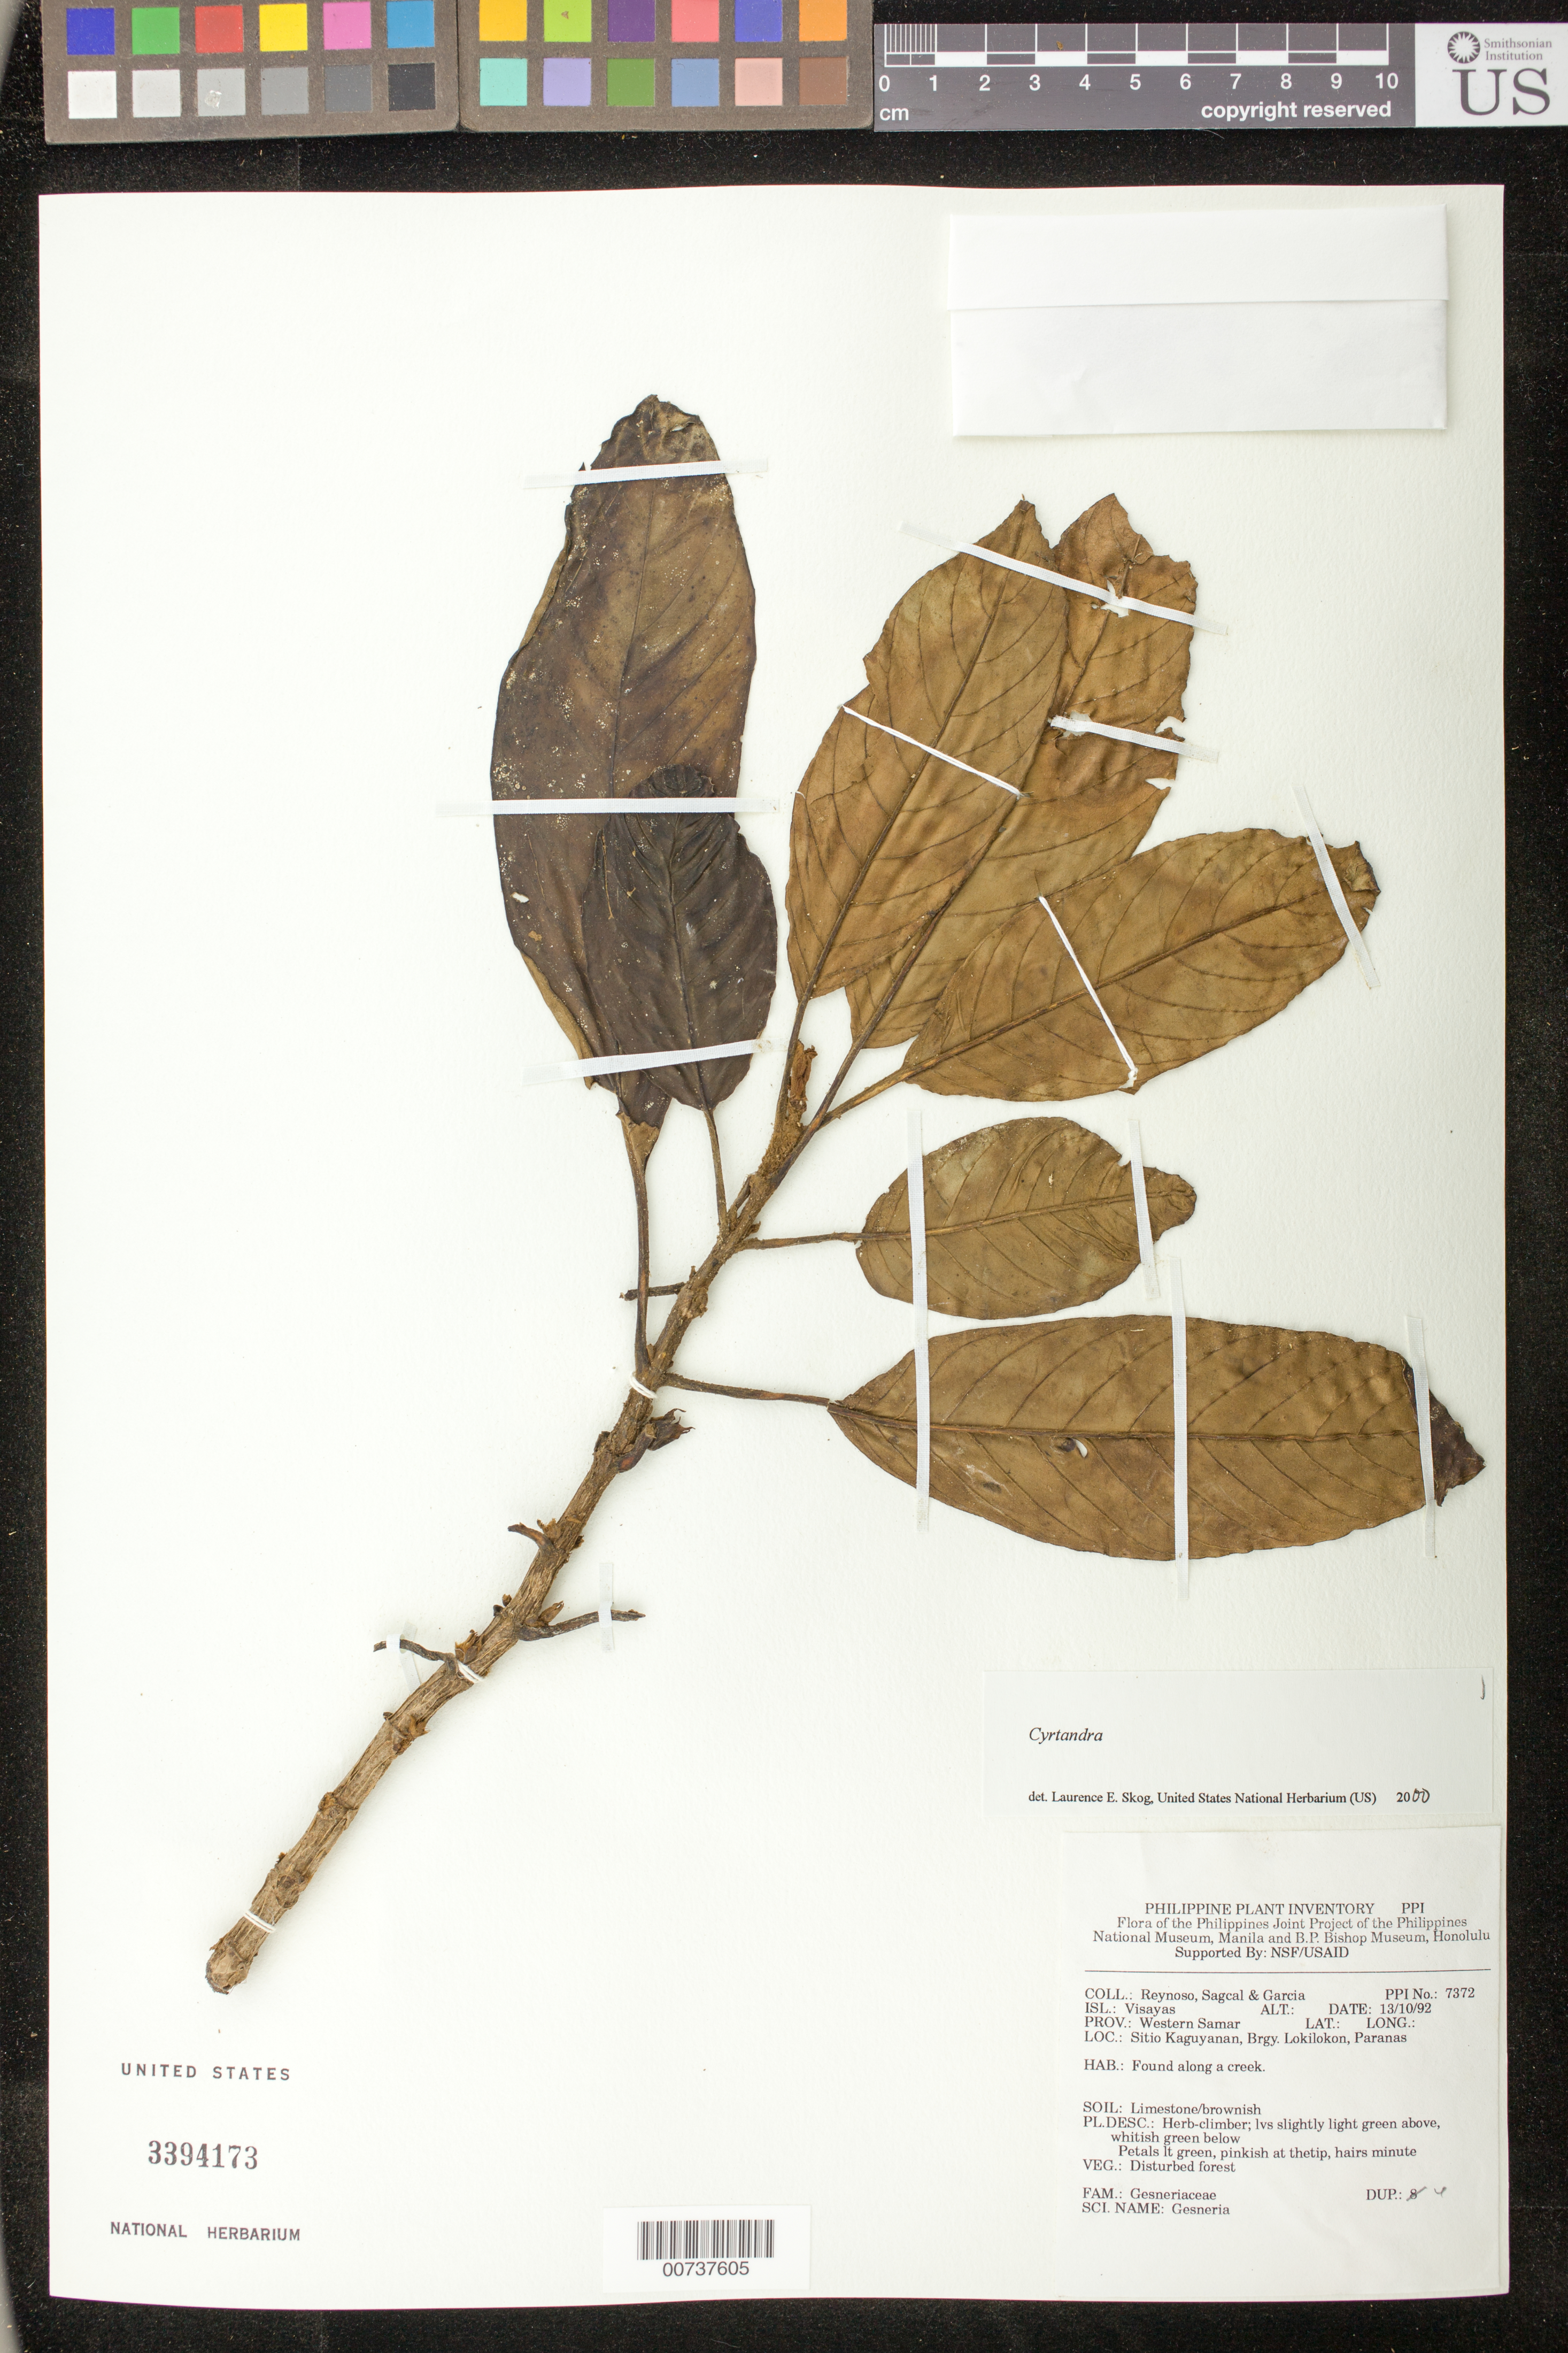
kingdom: Plantae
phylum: Tracheophyta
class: Magnoliopsida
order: Lamiales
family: Gesneriaceae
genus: Cyrtandra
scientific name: Cyrtandra sp.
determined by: Skog, Laurence E.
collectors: E. Reynoso, E. Sagcal & H. Garcia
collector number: PPI No. 7372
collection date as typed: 13 Oct 1992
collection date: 1992-10-13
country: Philippines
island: Visayas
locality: Prov. Western Samar; Sitio Kaguyanan, Brgy. Lokilokon, Paranas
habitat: Disturbed forest; soil limestone/brownish; found along a creek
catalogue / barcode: US 3394173